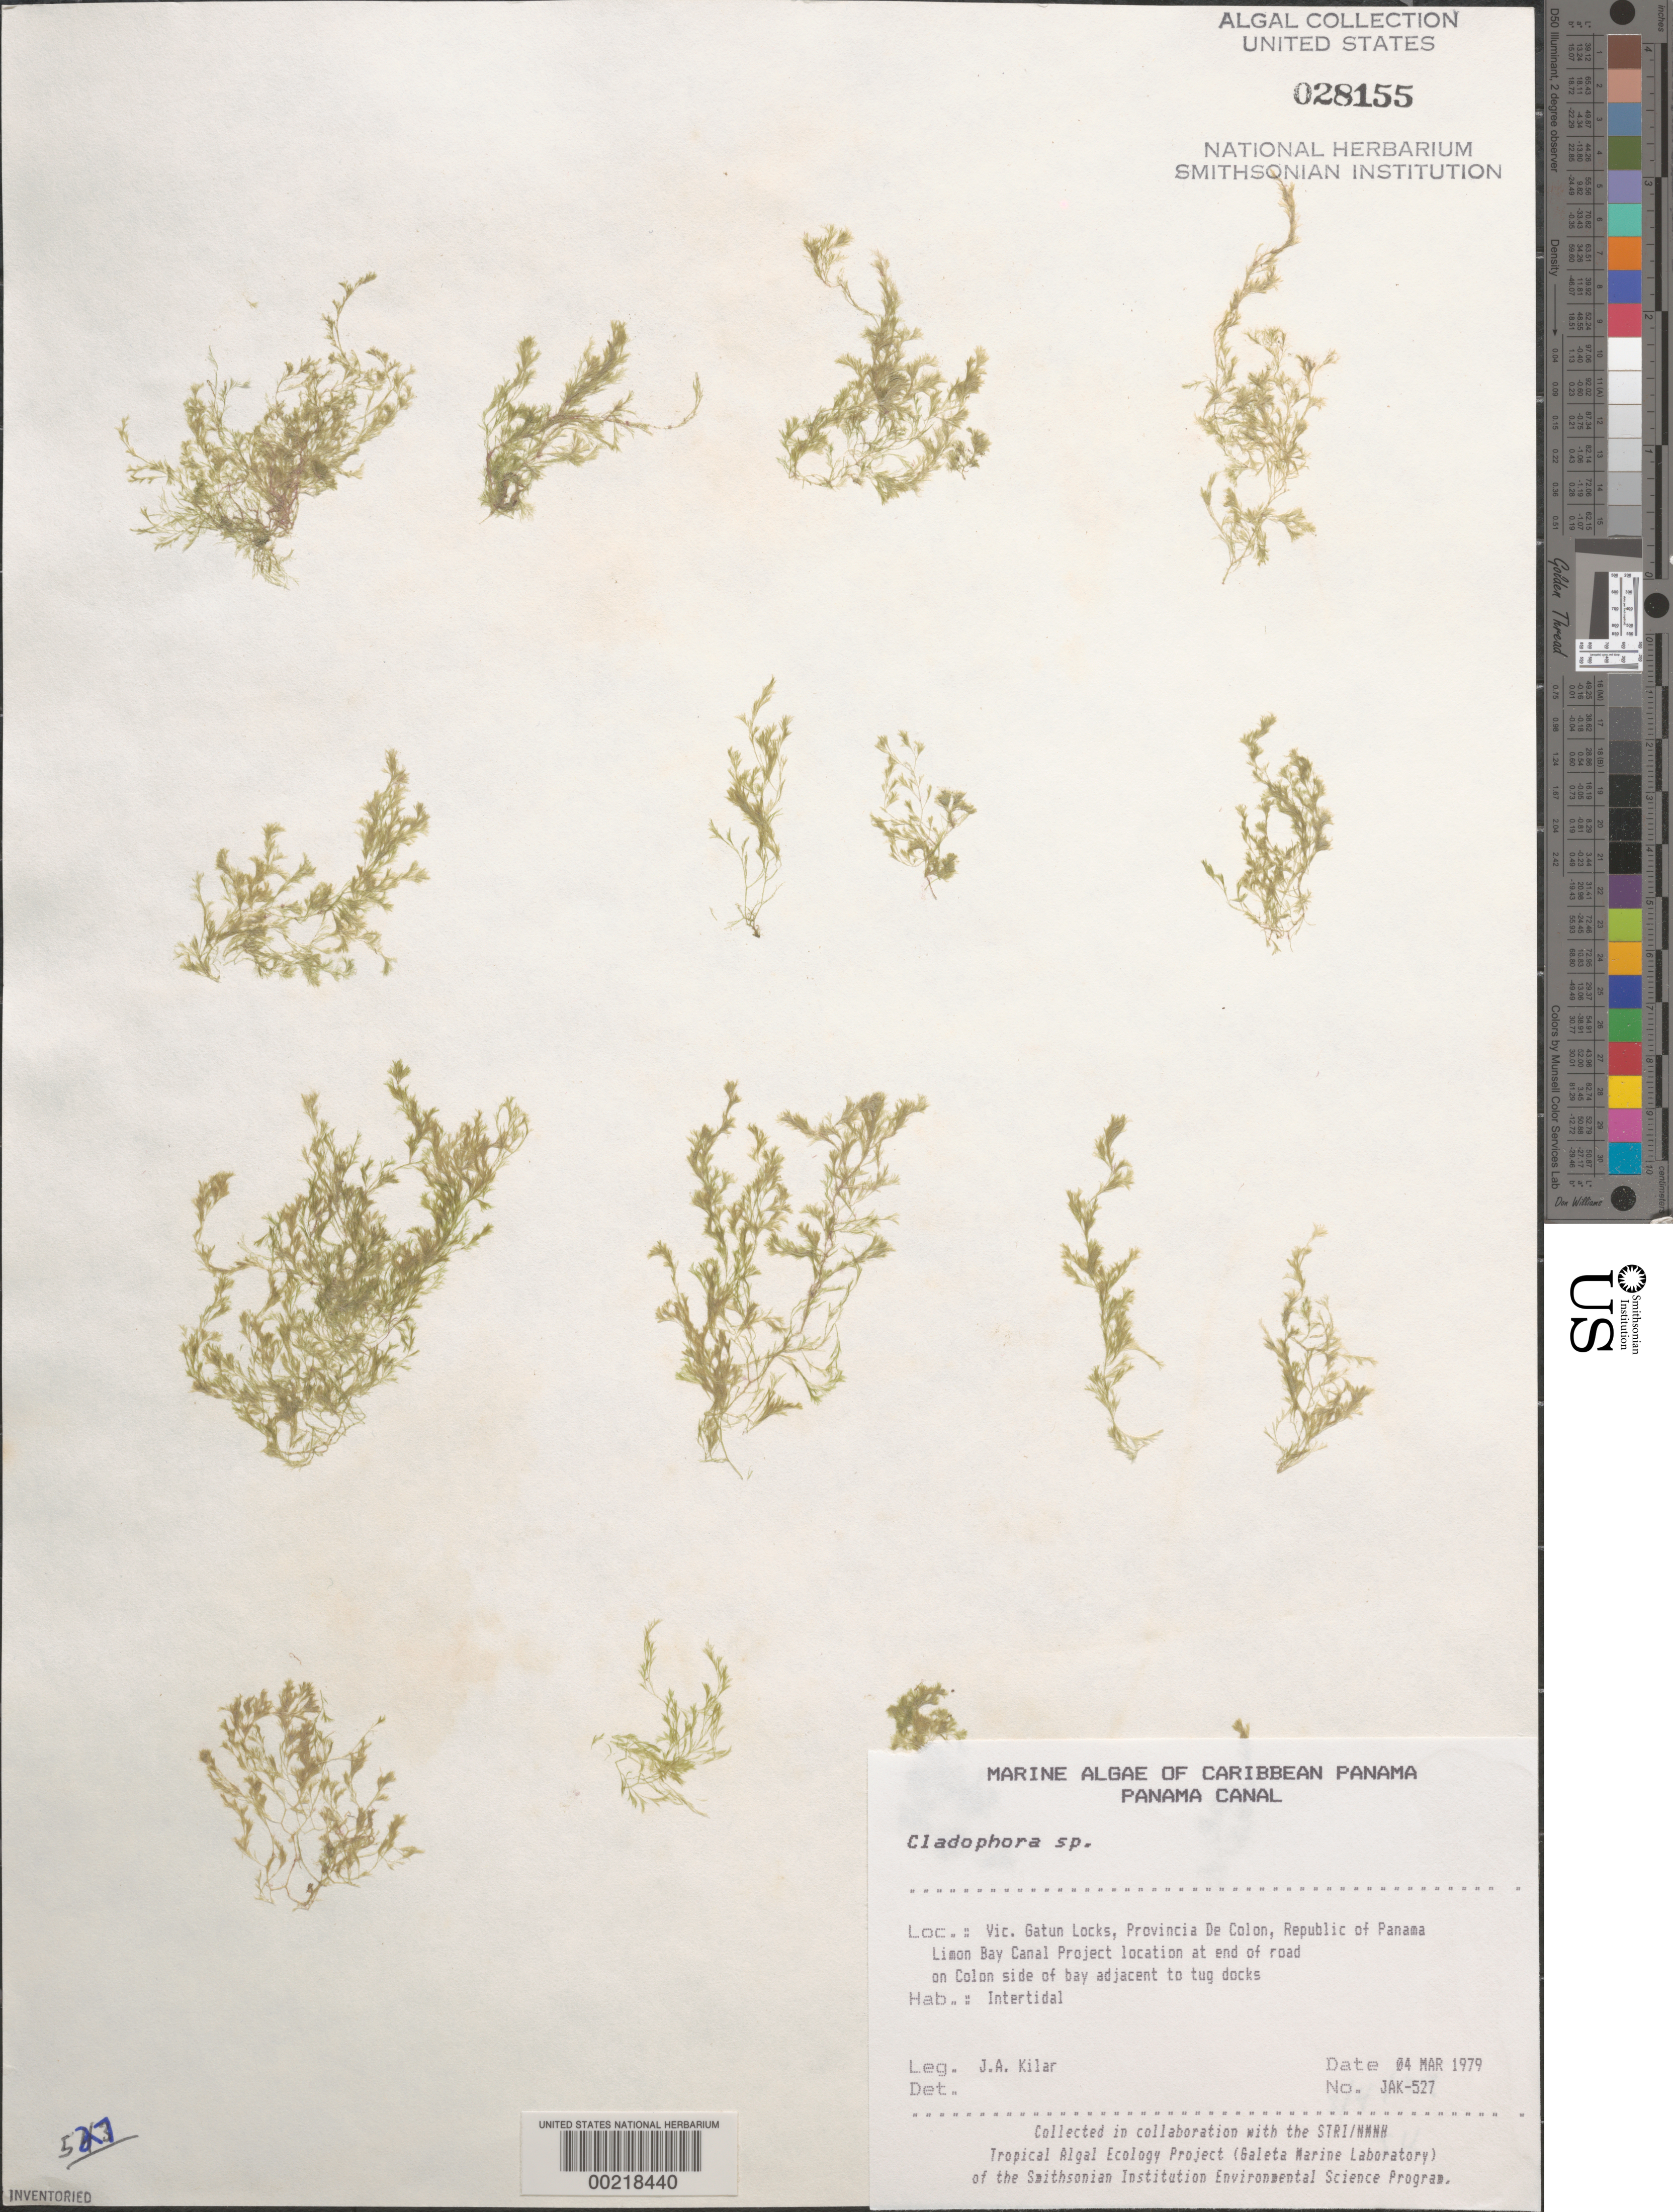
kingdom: Plantae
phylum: Chlorophyta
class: Ulvophyceae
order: Cladophorales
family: Cladophoraceae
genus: Cladophora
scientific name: Cladophora sp.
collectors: J. A. Kilar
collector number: JAK-527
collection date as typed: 04 Mar 1979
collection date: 1979-03-04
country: Panama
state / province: Colón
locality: Gatun Locks area, Limon Bay Canal Project, Panama Canal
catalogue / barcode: US 28155